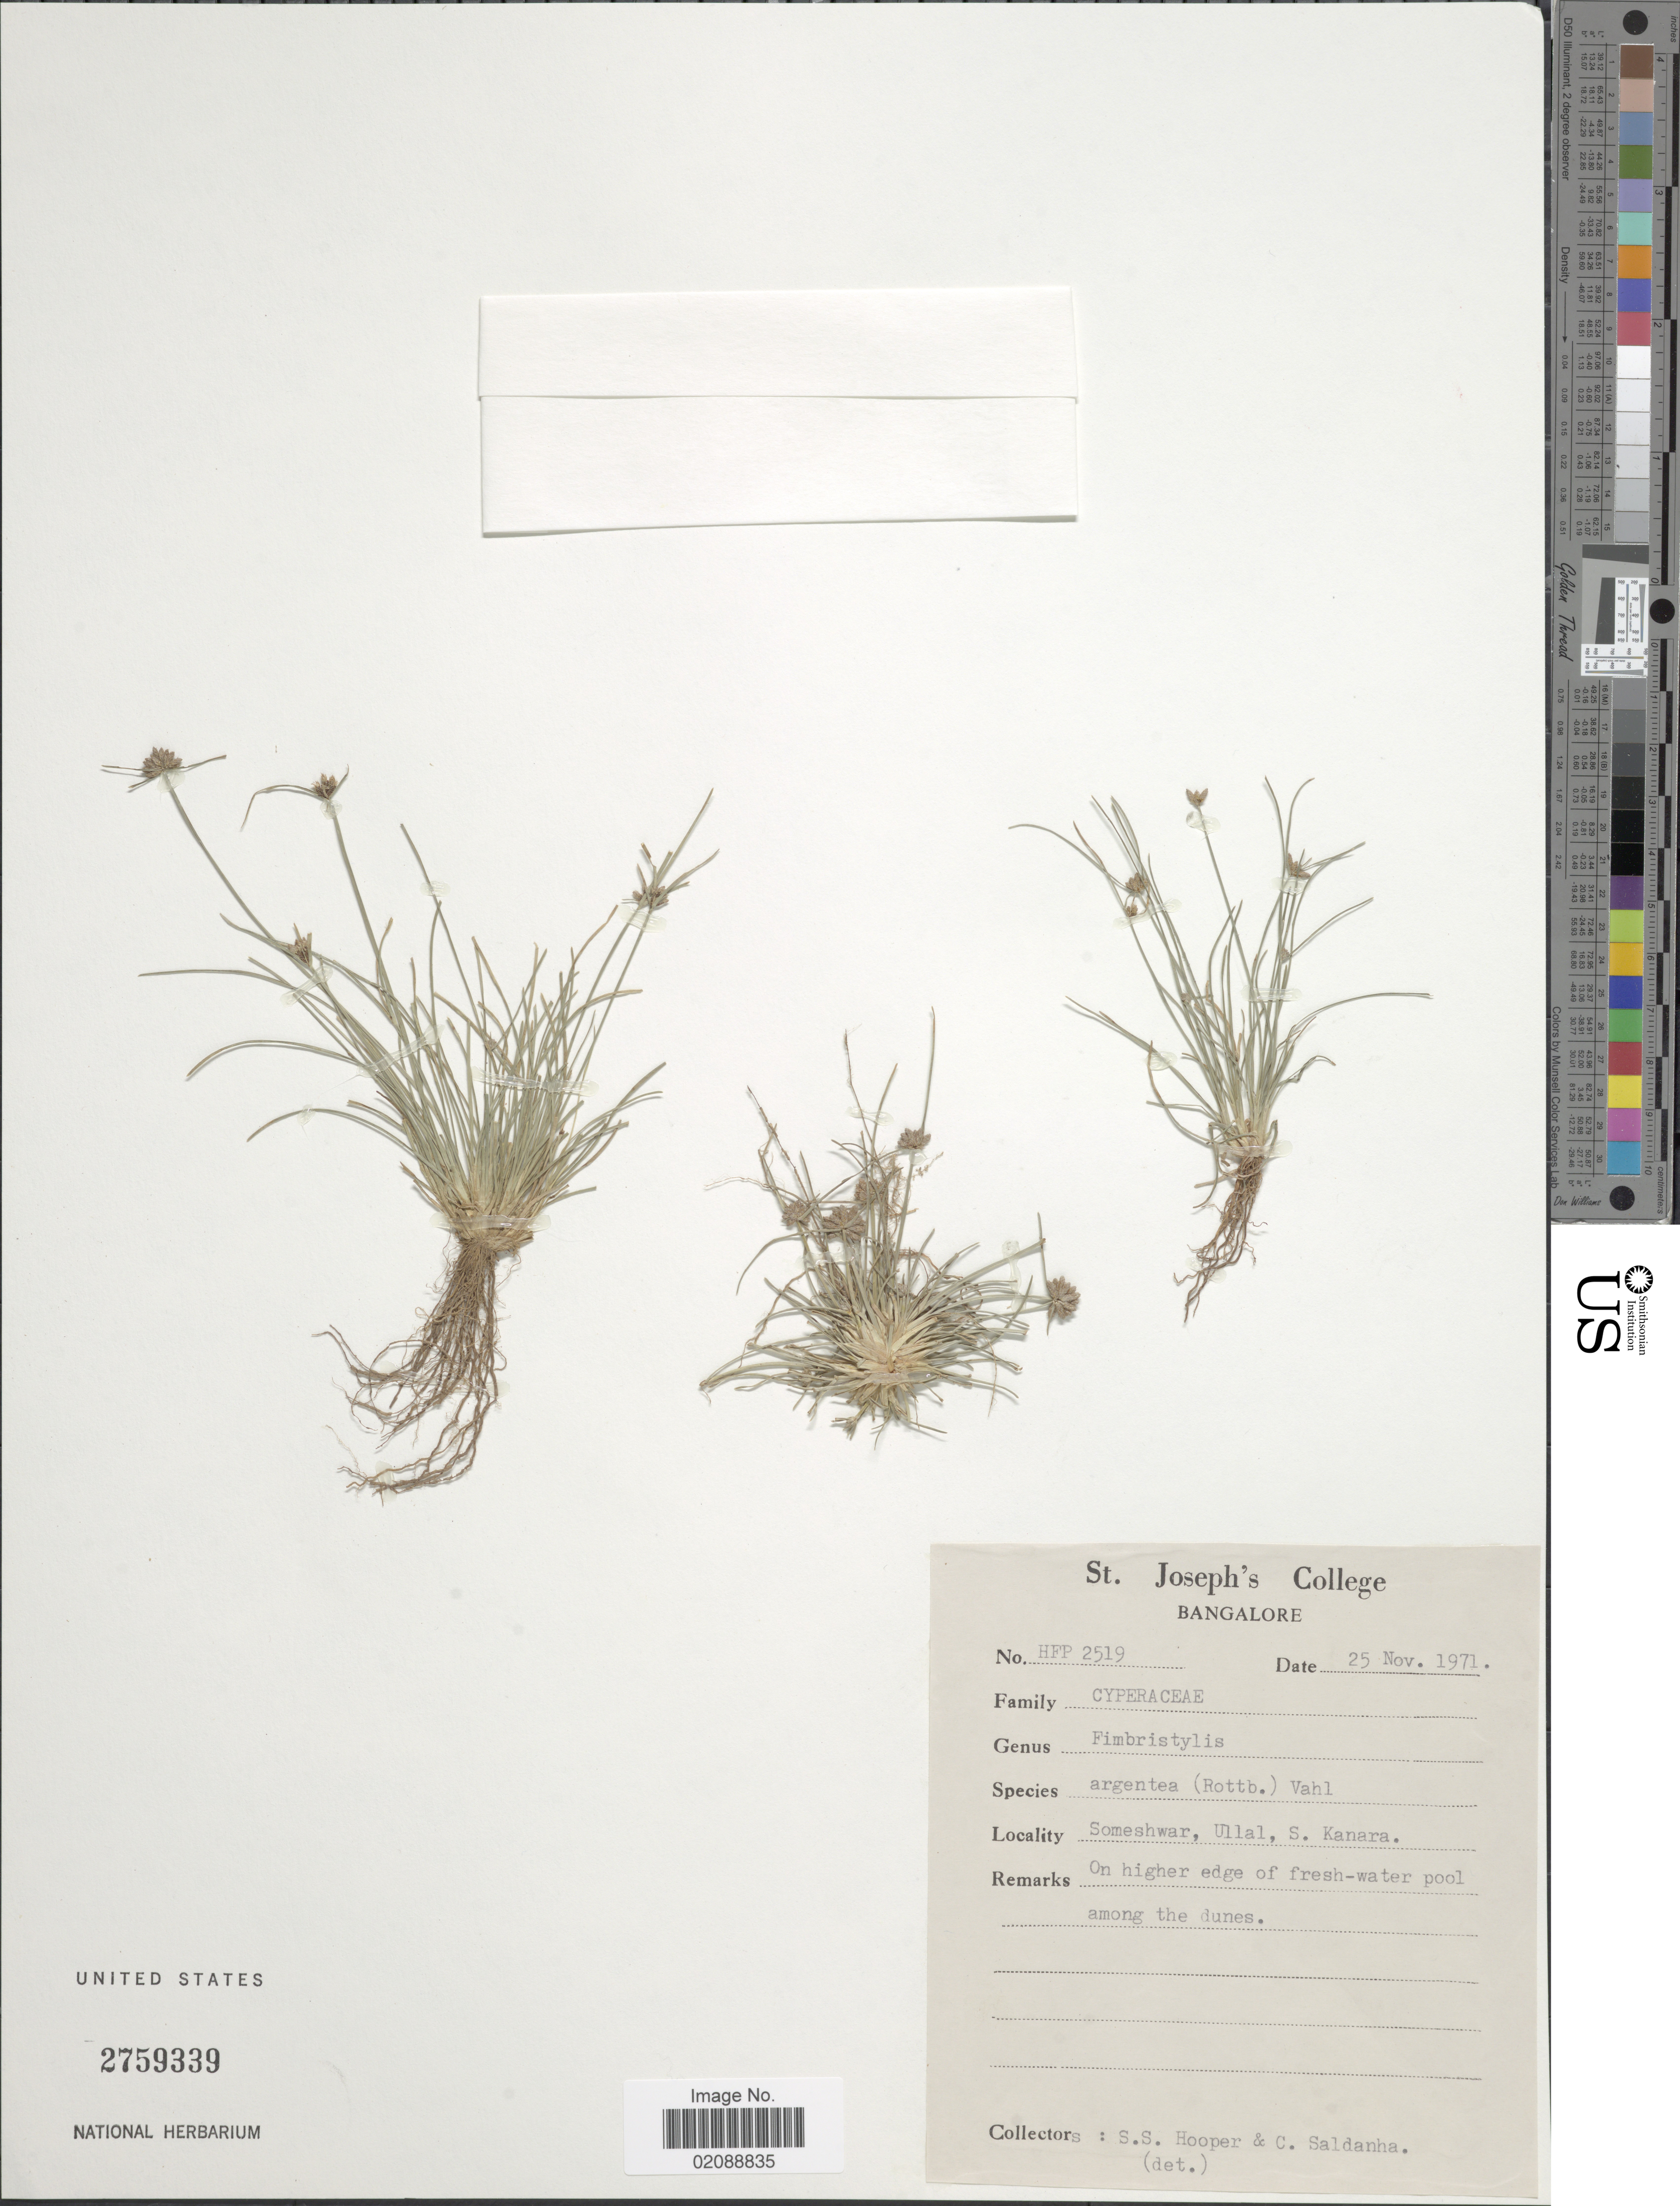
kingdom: Plantae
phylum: Tracheophyta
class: Liliopsida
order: Poales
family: Cyperaceae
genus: Fimbristylis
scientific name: Fimbristylis argentea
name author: (Rottb.) Vahl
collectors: S. S. Hooper & C. Saldanha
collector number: HFP 2519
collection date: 1971-11-25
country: India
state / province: Uttarakhand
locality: Someshwar, Ullal, S. Kanara, on higher edge of fresh-water pool among the dunes.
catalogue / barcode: US 2759339